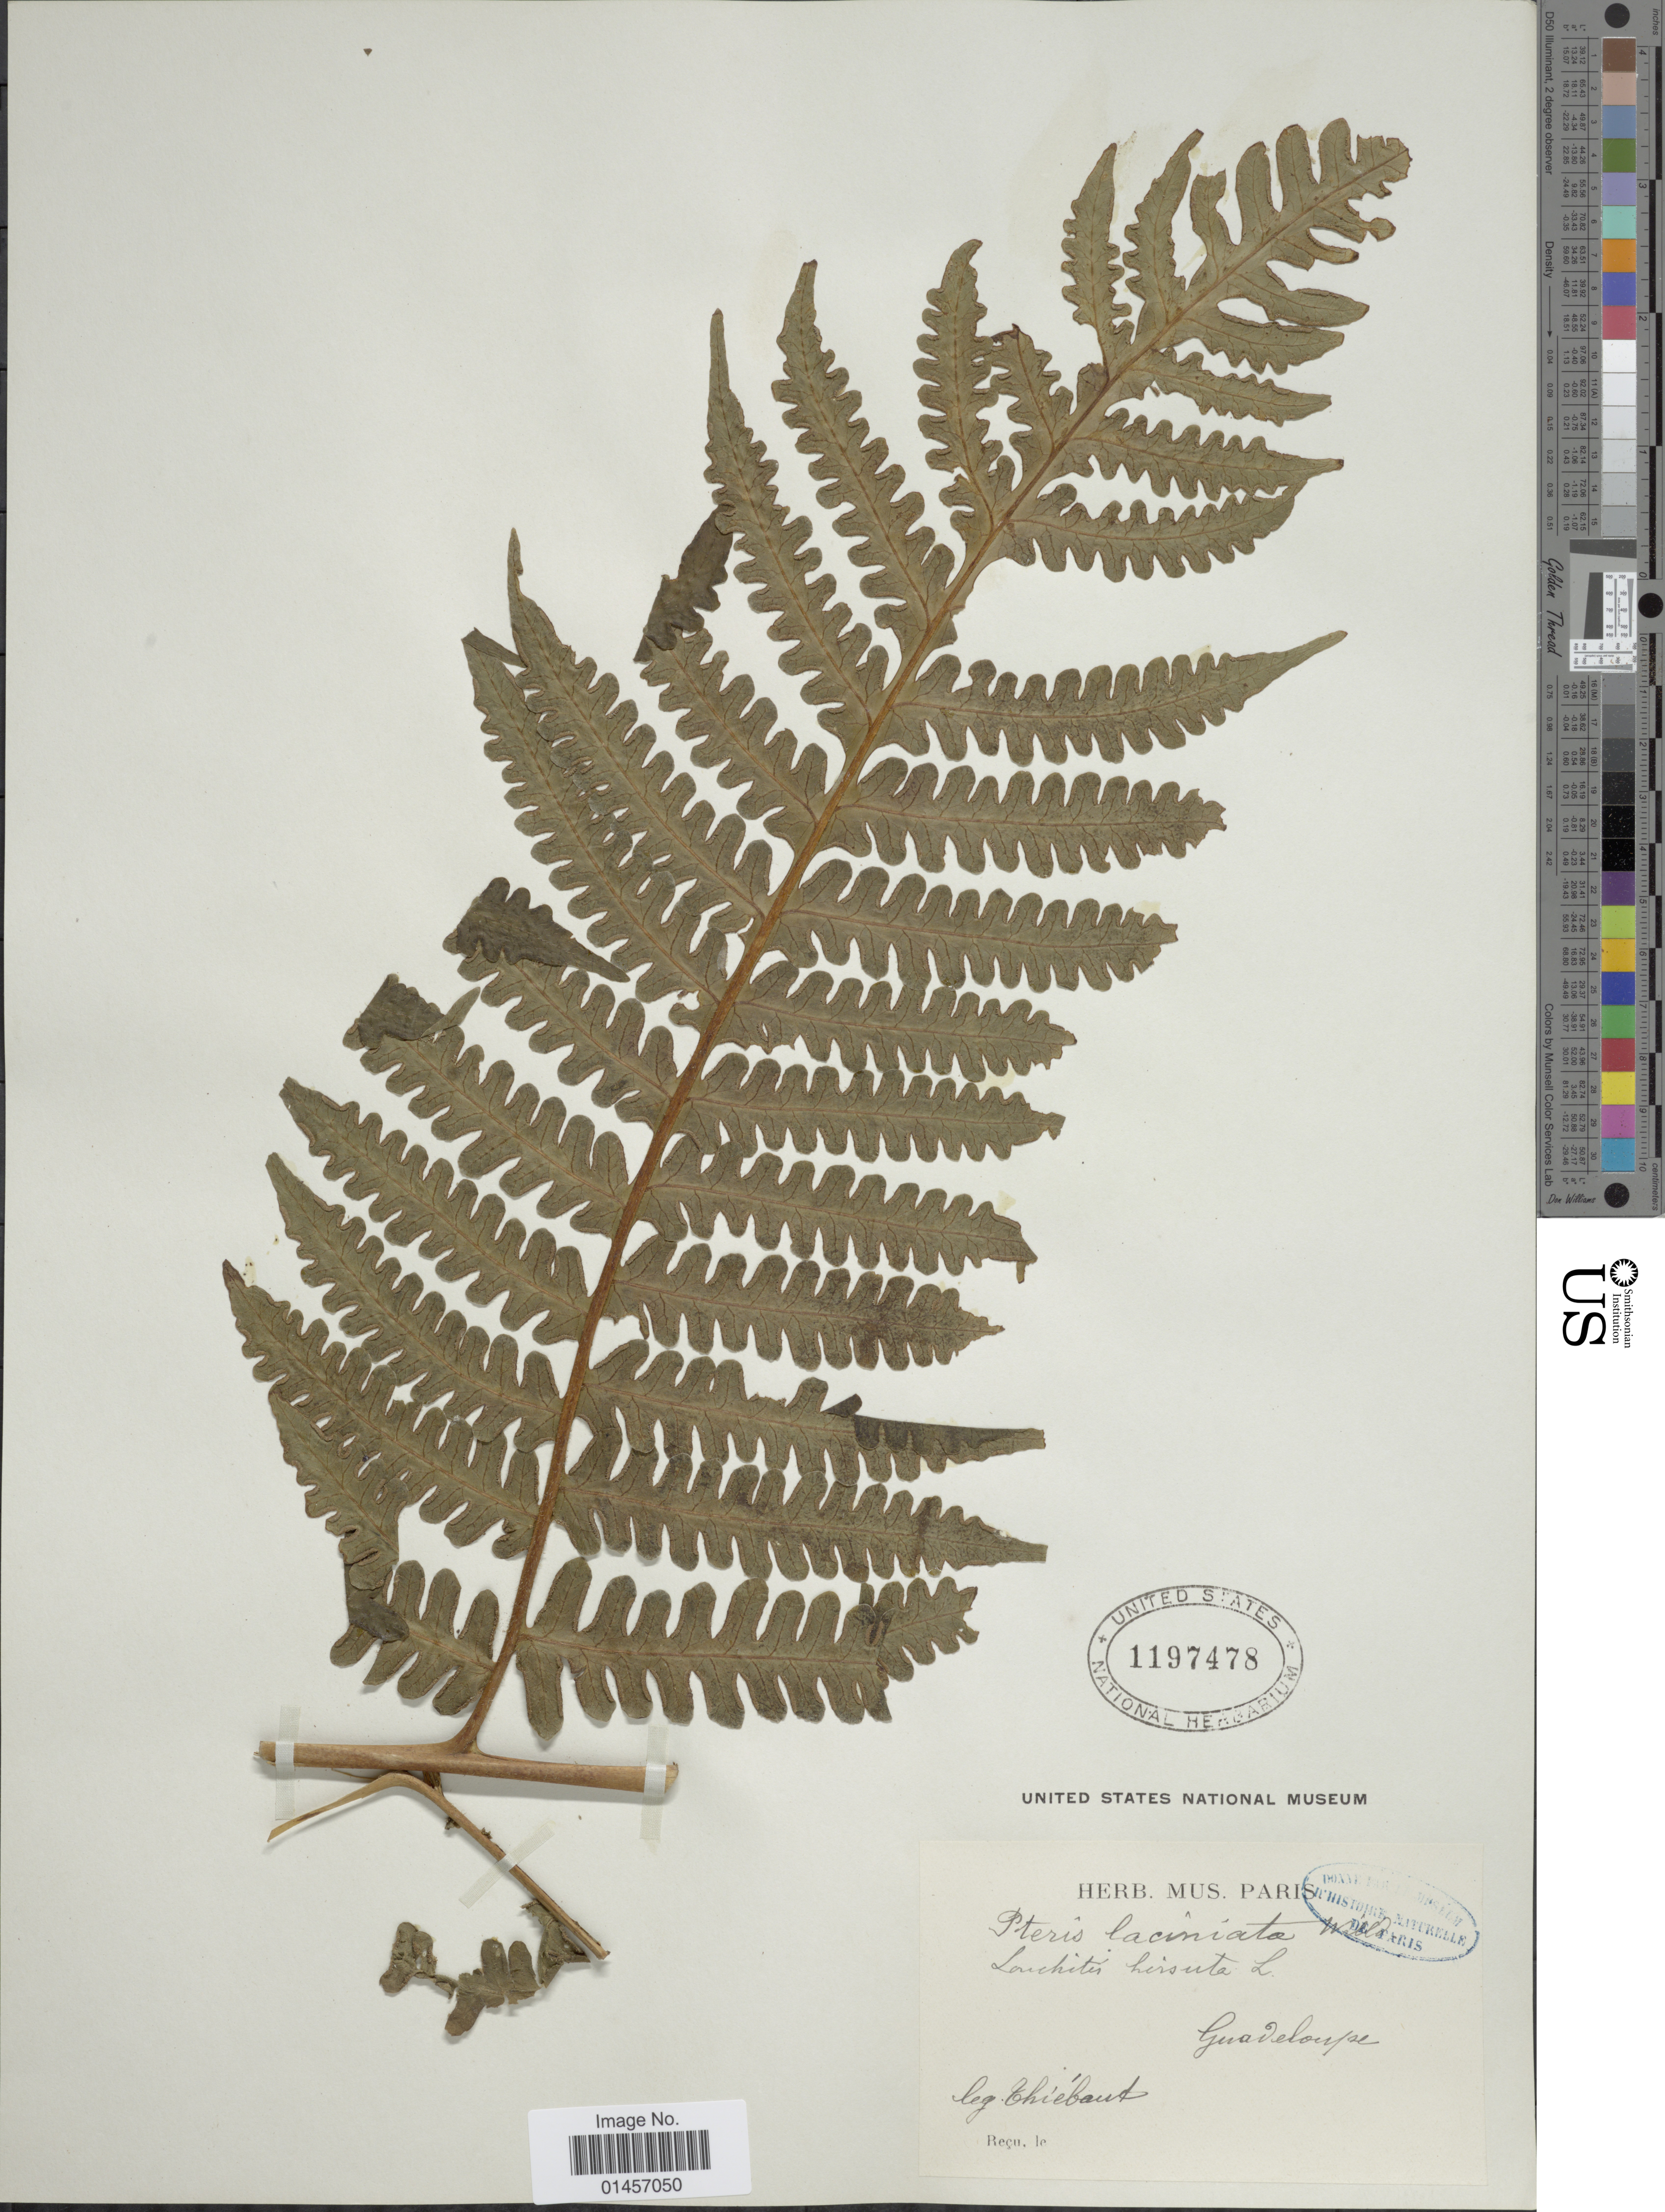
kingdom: Plantae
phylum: Tracheophyta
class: Polypodiopsida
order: Polypodiales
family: Lonchitidaceae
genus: Lonchitis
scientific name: Lonchitis hirsuta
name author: L.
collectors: -. Thiebaut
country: Guadeloupe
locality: Guadeloupe.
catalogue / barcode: US 1197478